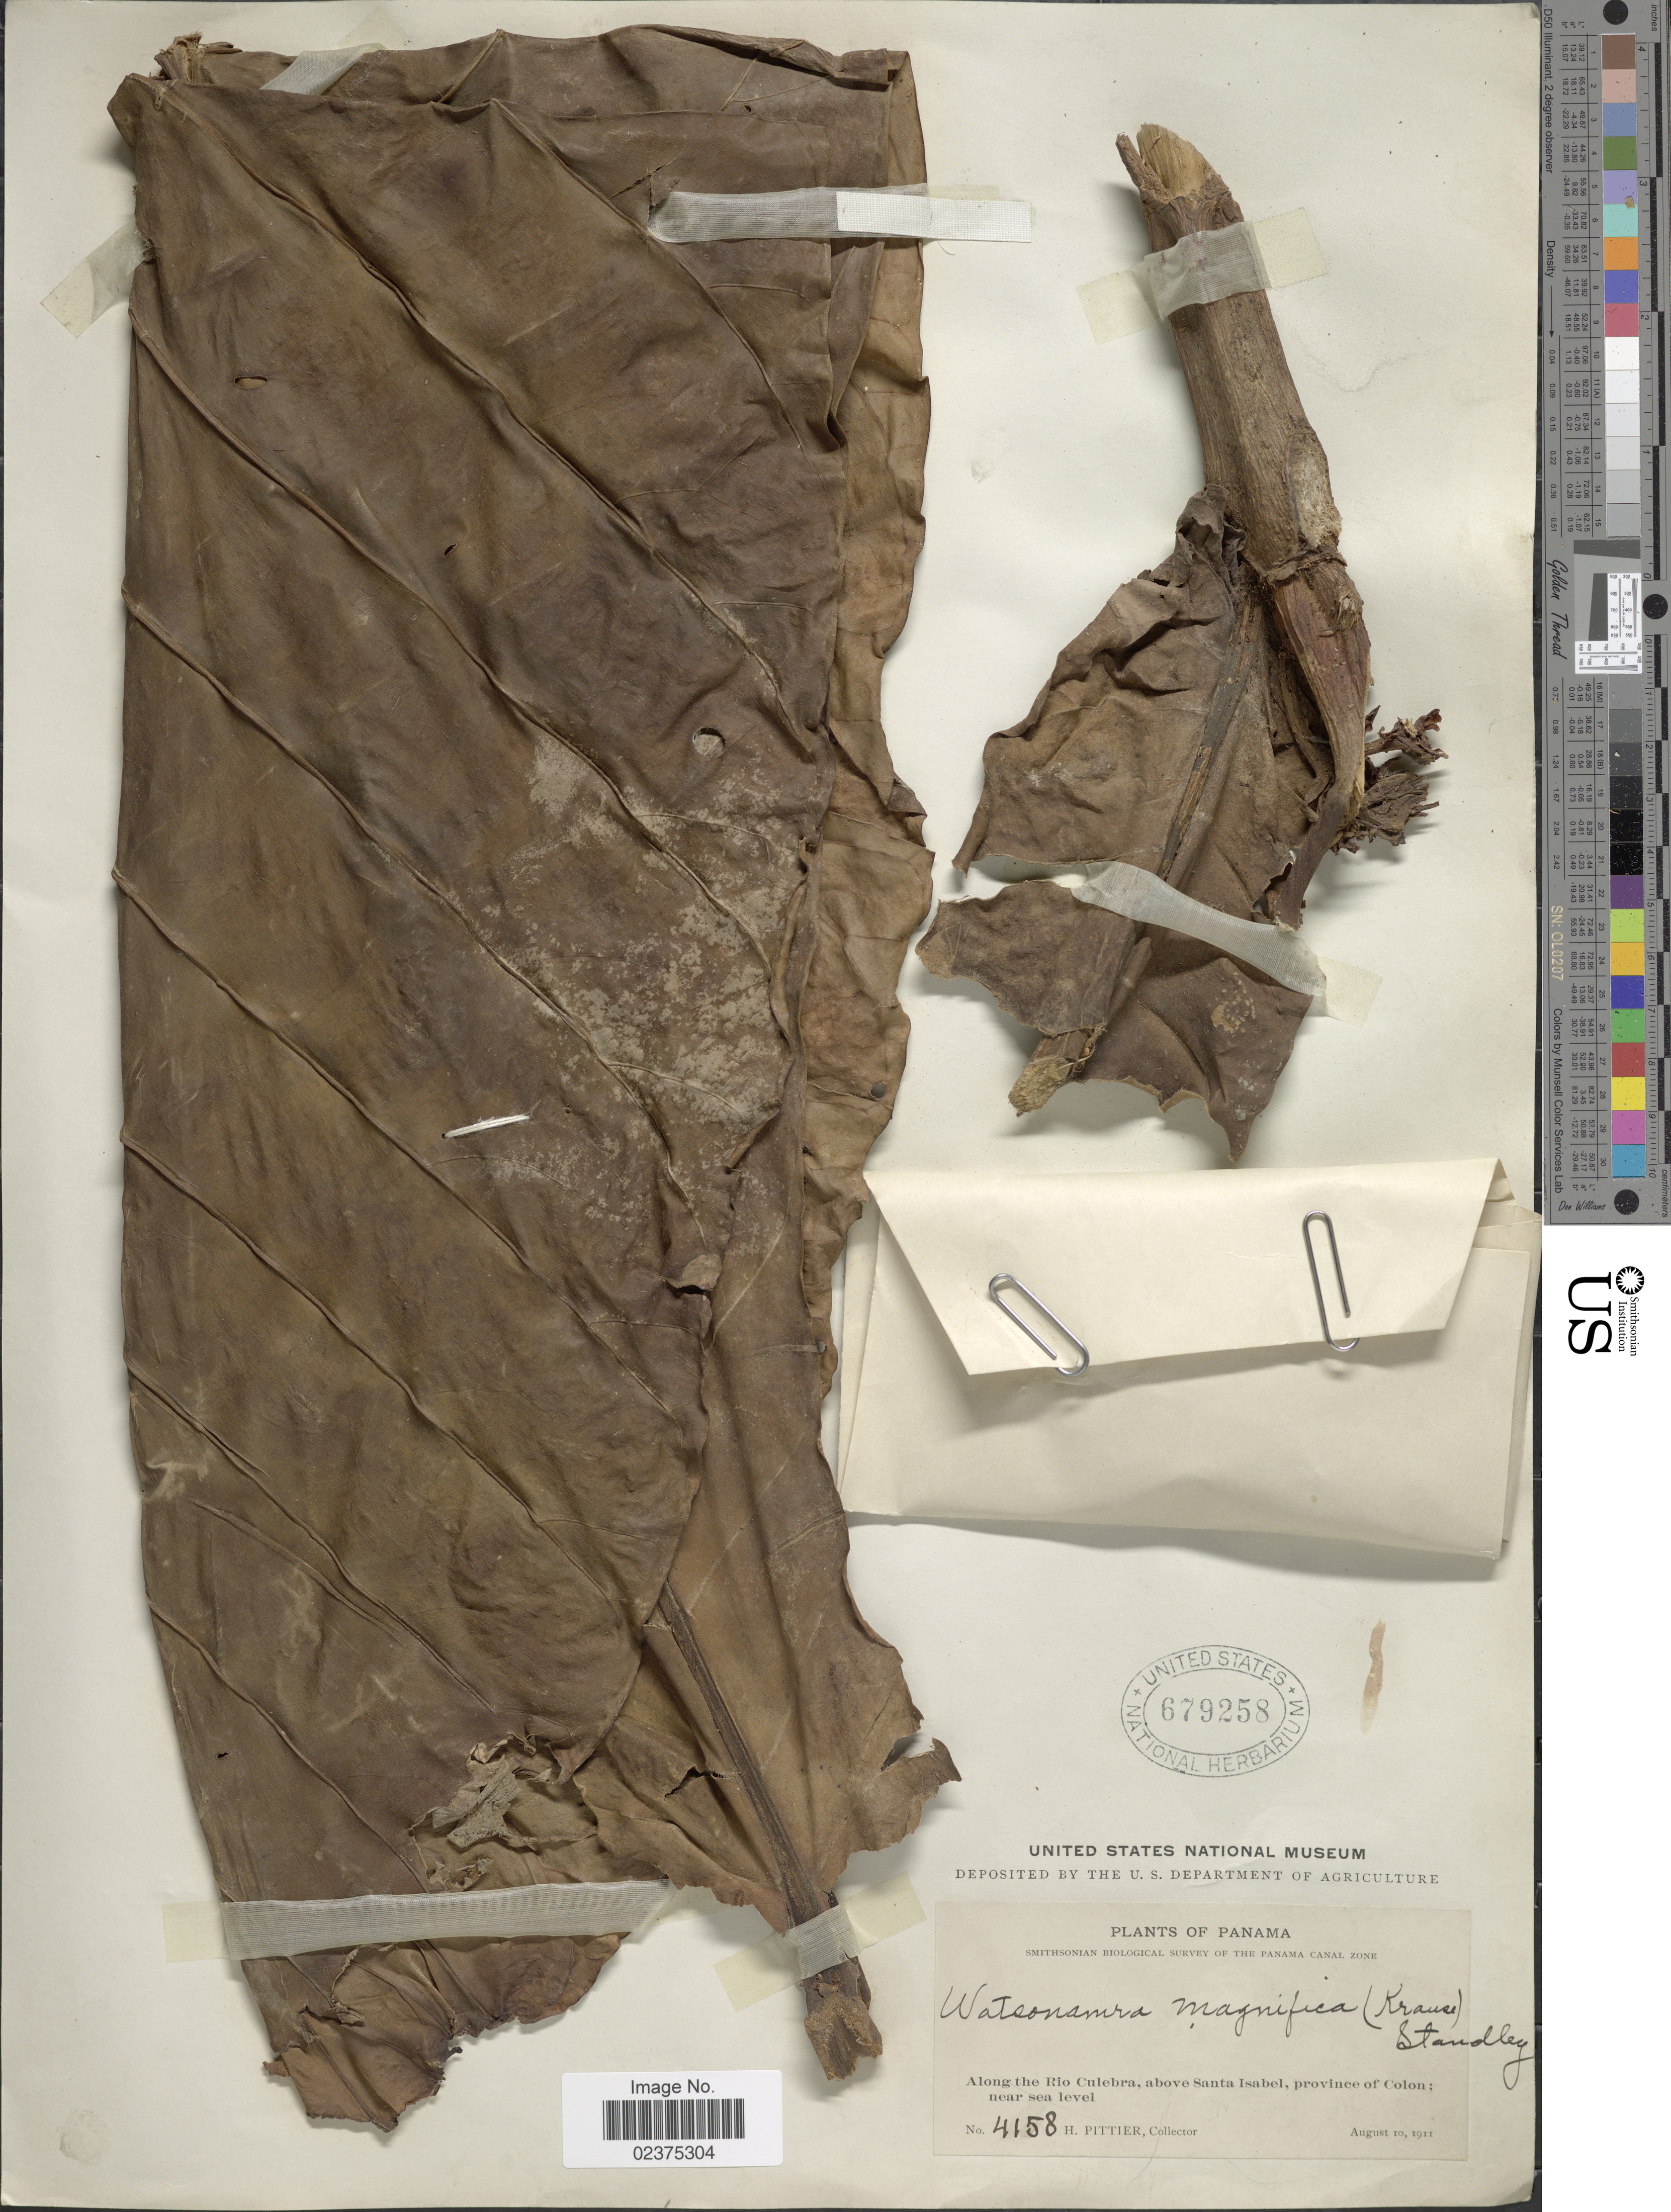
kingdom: Plantae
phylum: Tracheophyta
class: Magnoliopsida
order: Gentianales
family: Rubiaceae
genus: Pentagonia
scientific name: Pentagonia magnifica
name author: K. Krause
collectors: H. F. Pittier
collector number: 4158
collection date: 1911-08-10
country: Panama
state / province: Colón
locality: Along the Rio Culebra, above Santa Isabel, province of Colon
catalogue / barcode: US 679258